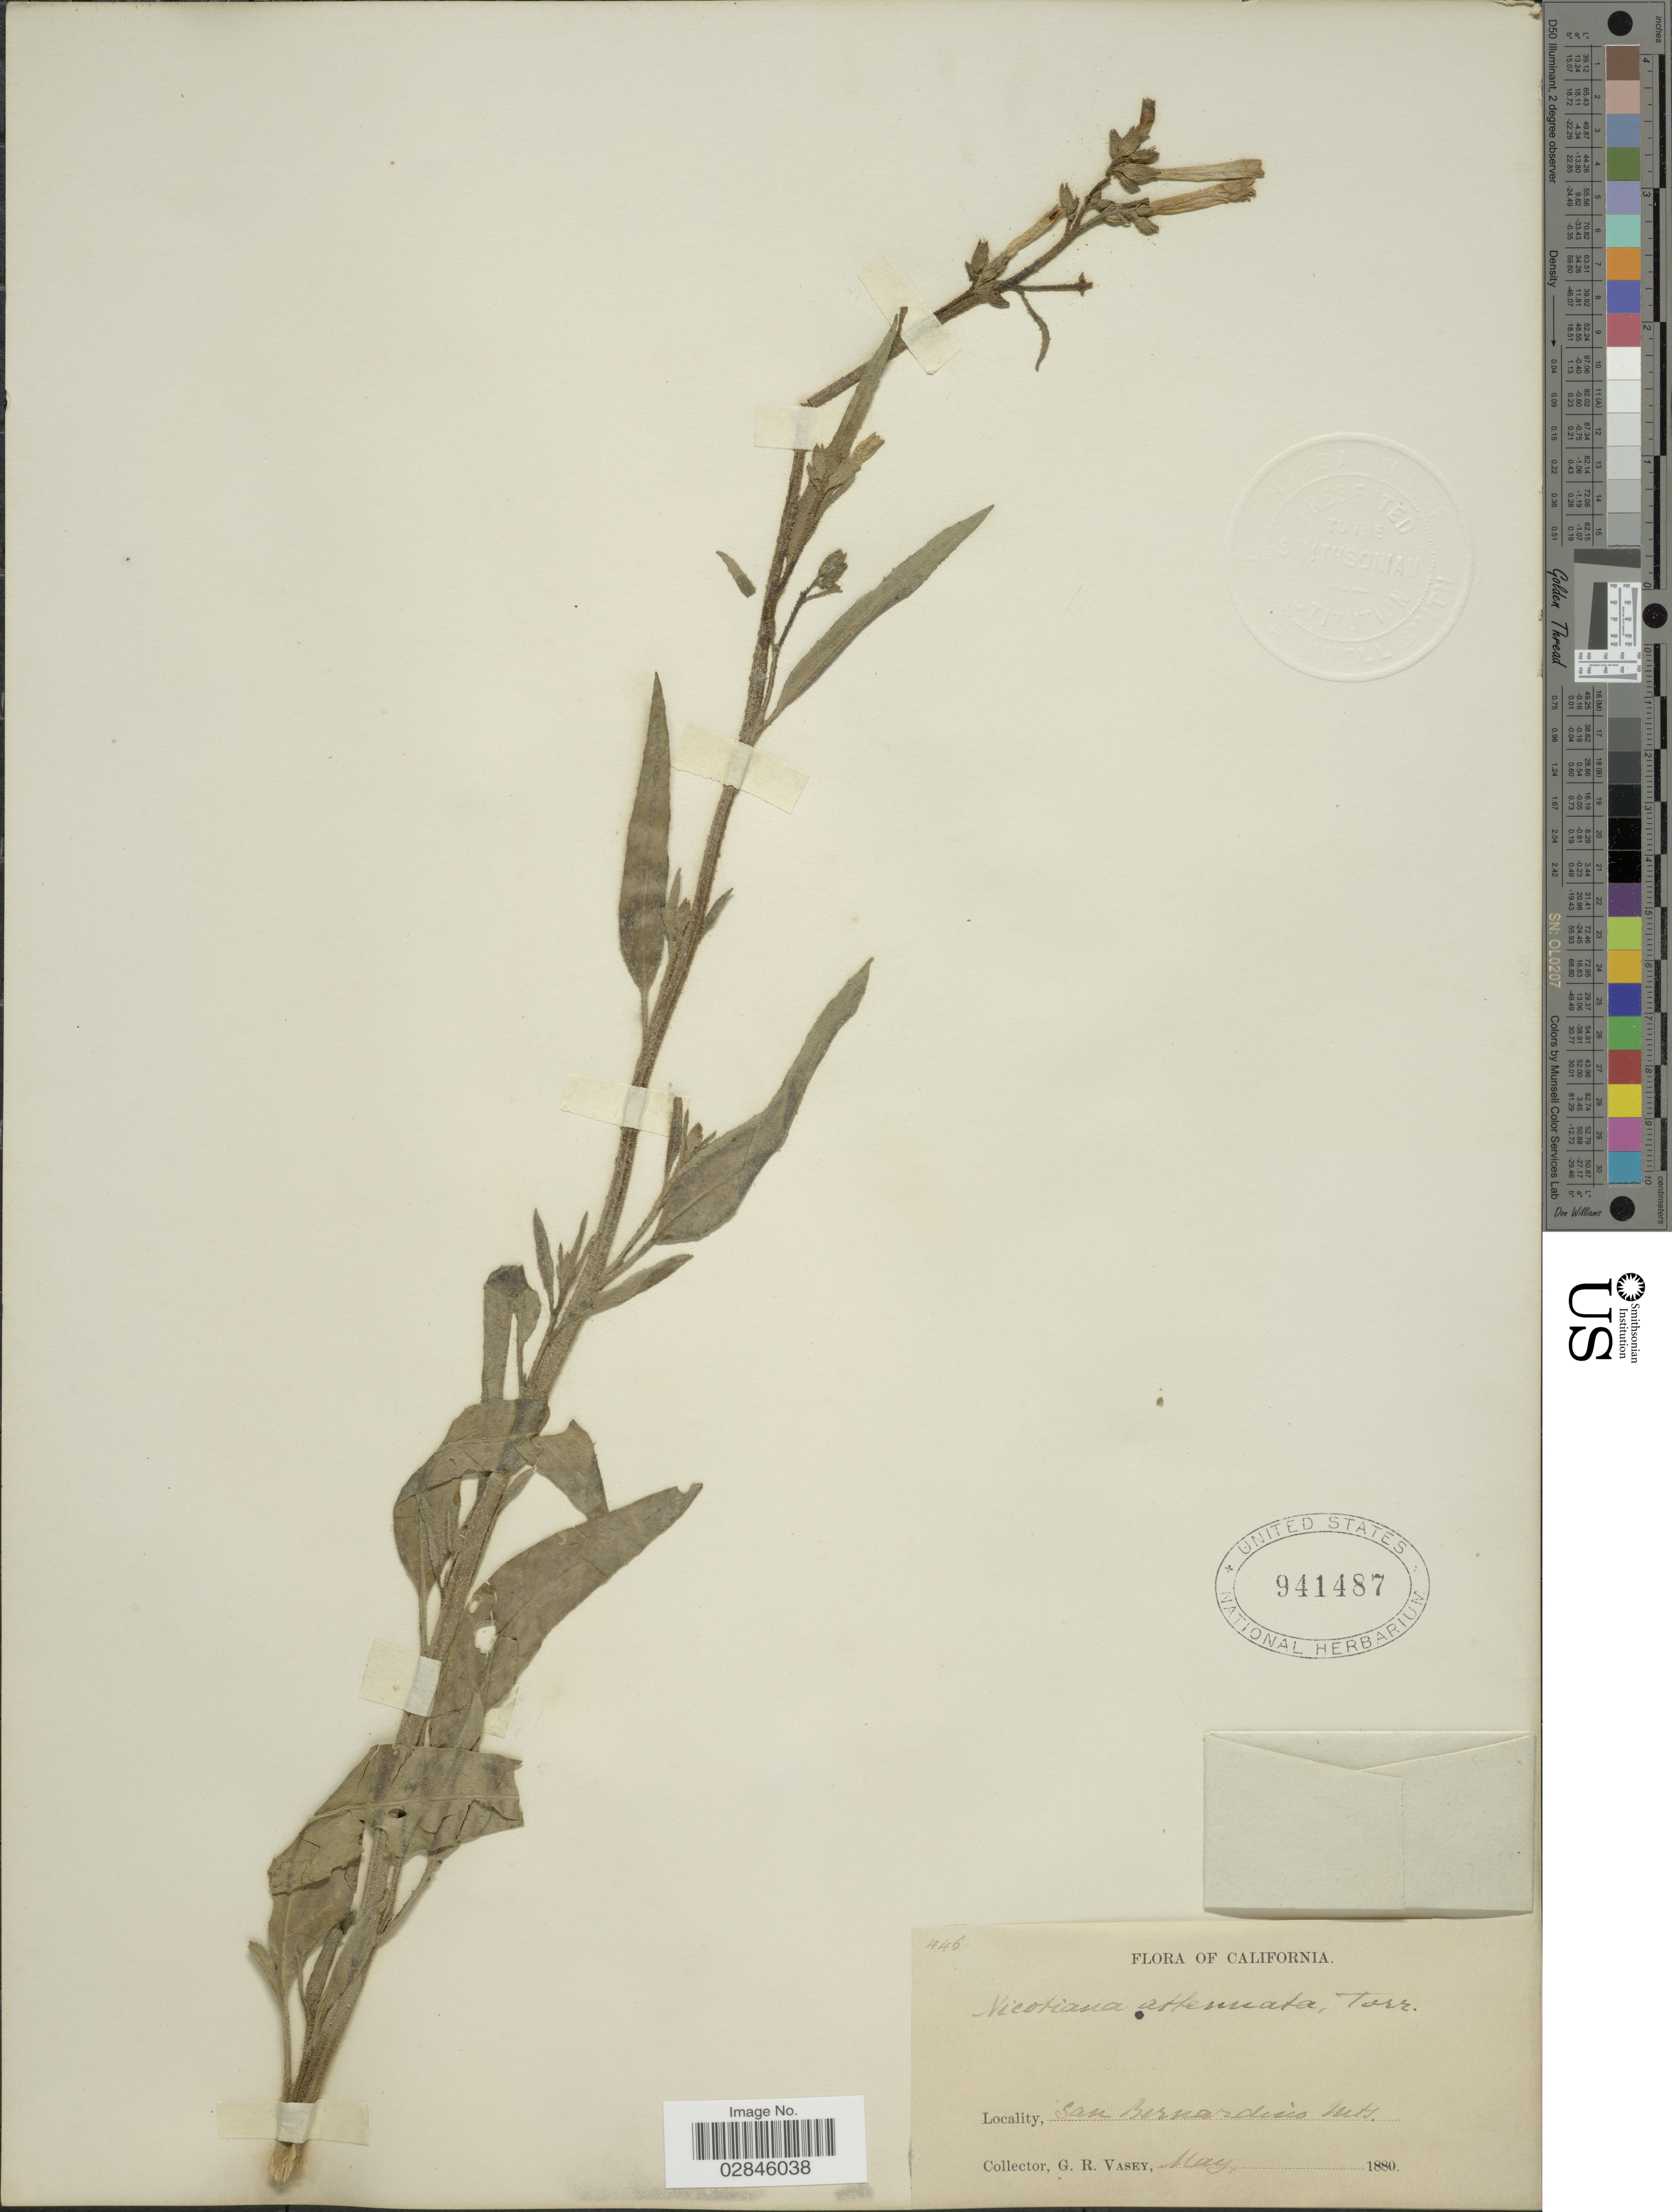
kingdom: Plantae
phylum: Tracheophyta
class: Magnoliopsida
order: Solanales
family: Solanaceae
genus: Nicotiana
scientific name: Nicotiana attenuata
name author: Torr. ex S. Watson in C. King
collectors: G. R. Vasey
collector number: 446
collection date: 1880-05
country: United States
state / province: California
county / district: San Bernardino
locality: San Bernardino Mts.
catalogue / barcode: US 941487